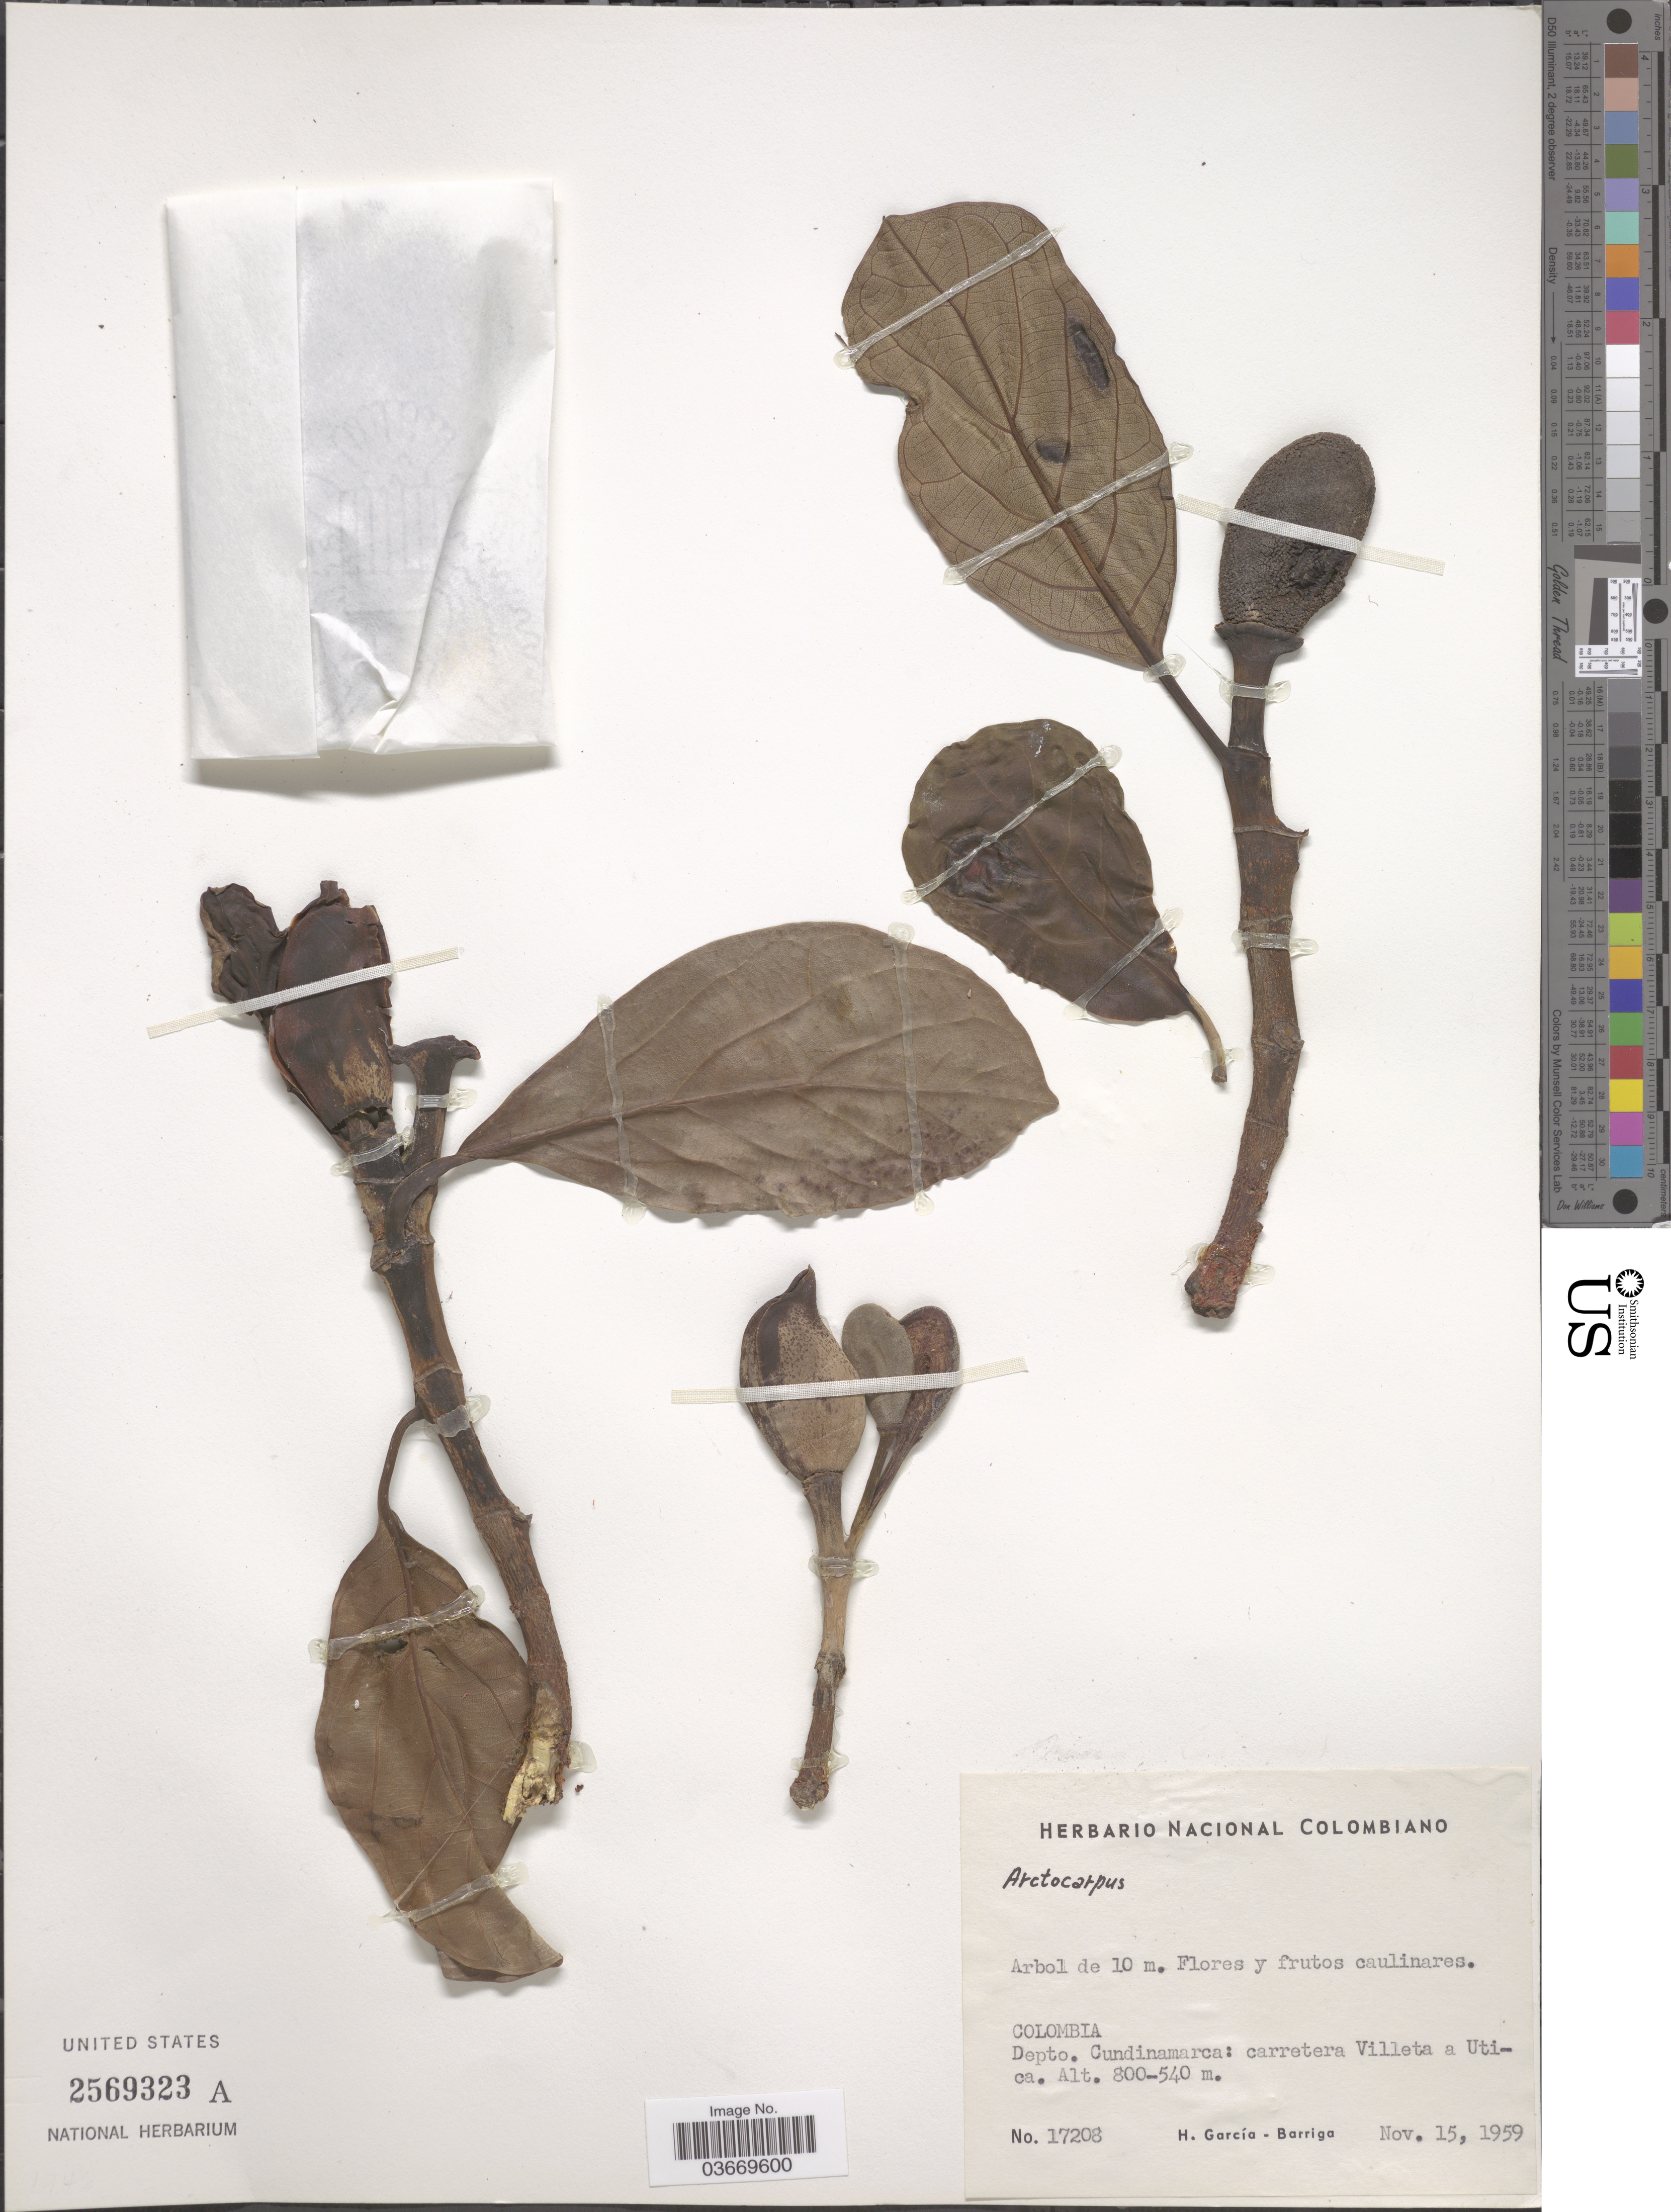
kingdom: Plantae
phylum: Tracheophyta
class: Magnoliopsida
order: Rosales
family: Moraceae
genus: Artocarpus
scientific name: Artocarpus sp.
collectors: H. García Barriga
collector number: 17208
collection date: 1959-11-15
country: Colombia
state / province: Cundinamarca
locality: Depto. Cundinamarca: carretera Villeta a Utica.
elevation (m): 540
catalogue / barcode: US 2569323A